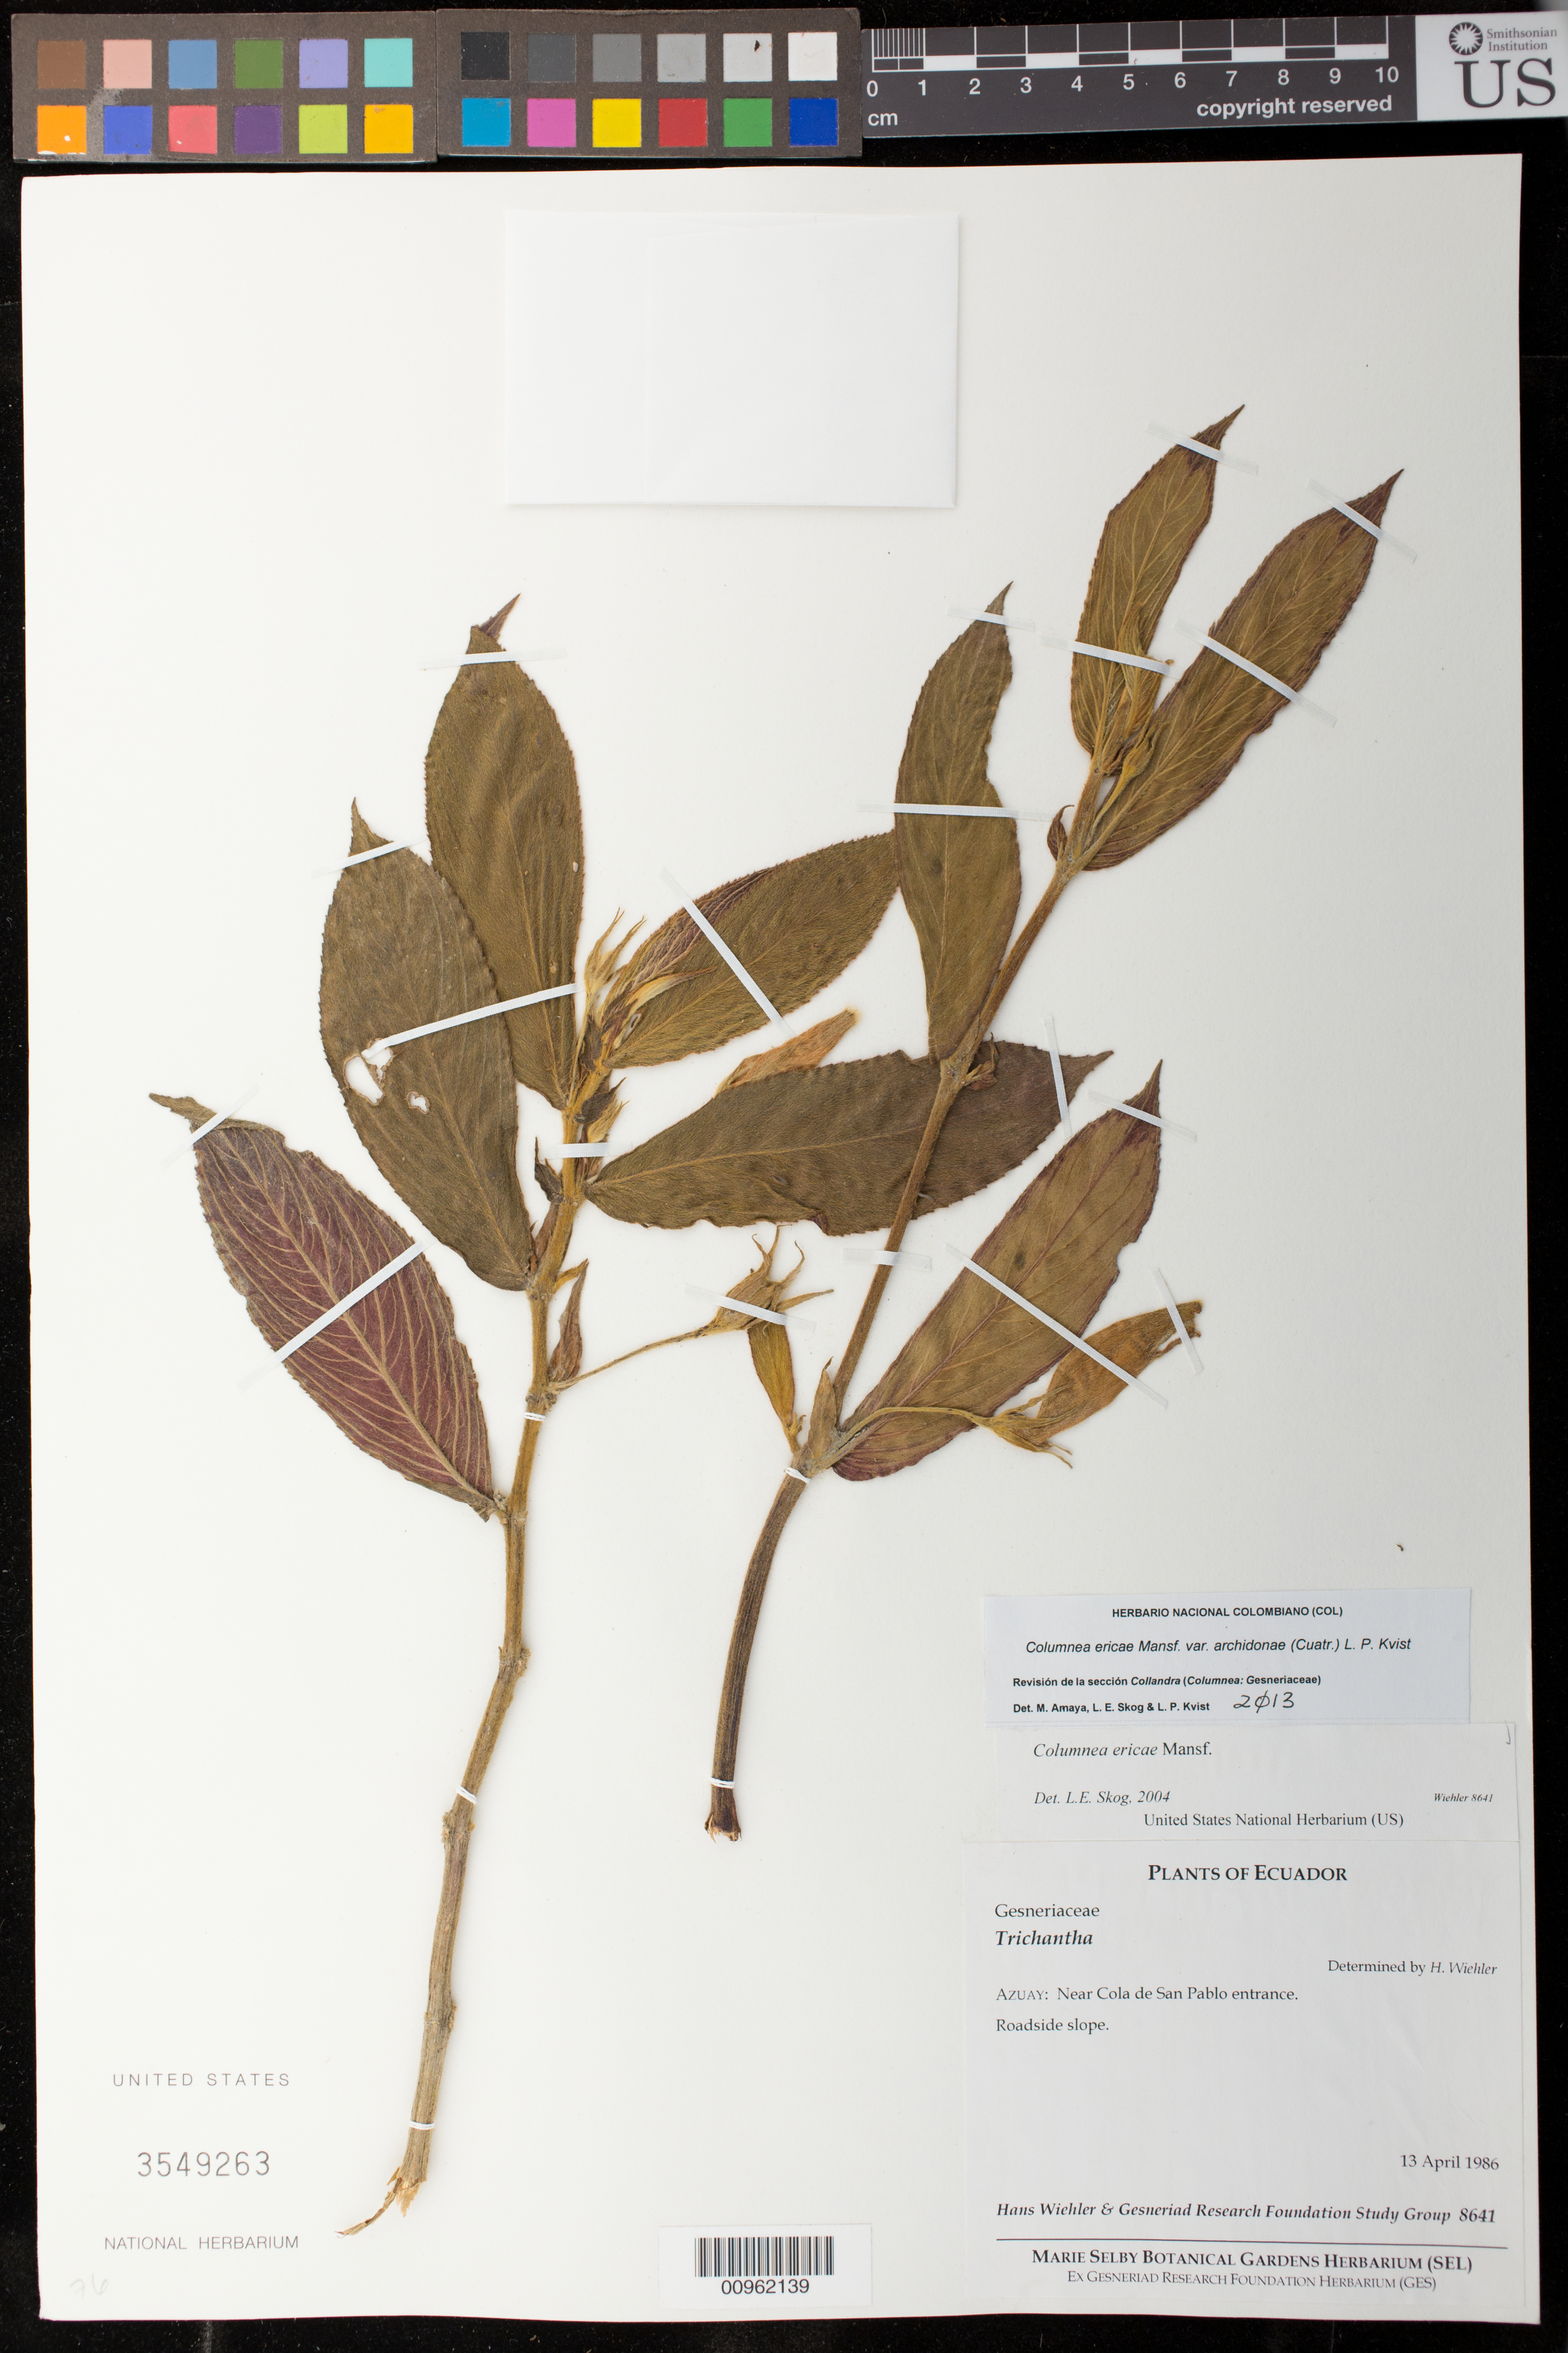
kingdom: Plantae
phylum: Tracheophyta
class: Magnoliopsida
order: Lamiales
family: Gesneriaceae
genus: Columnea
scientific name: Columnea ericae var. archidonae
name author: (Cuatrec.) L.P. Kvist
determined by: Amaya-Márquez, M.; Skog, Laurence E.; Kvist, L. P.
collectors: H. J. Wiehler & GRF Study Group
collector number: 8641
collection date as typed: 13 Apr 1986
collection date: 1986-04-13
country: Ecuador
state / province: Azuay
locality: Azuay: near Cola de San Pablo entrance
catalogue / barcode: US 3549263